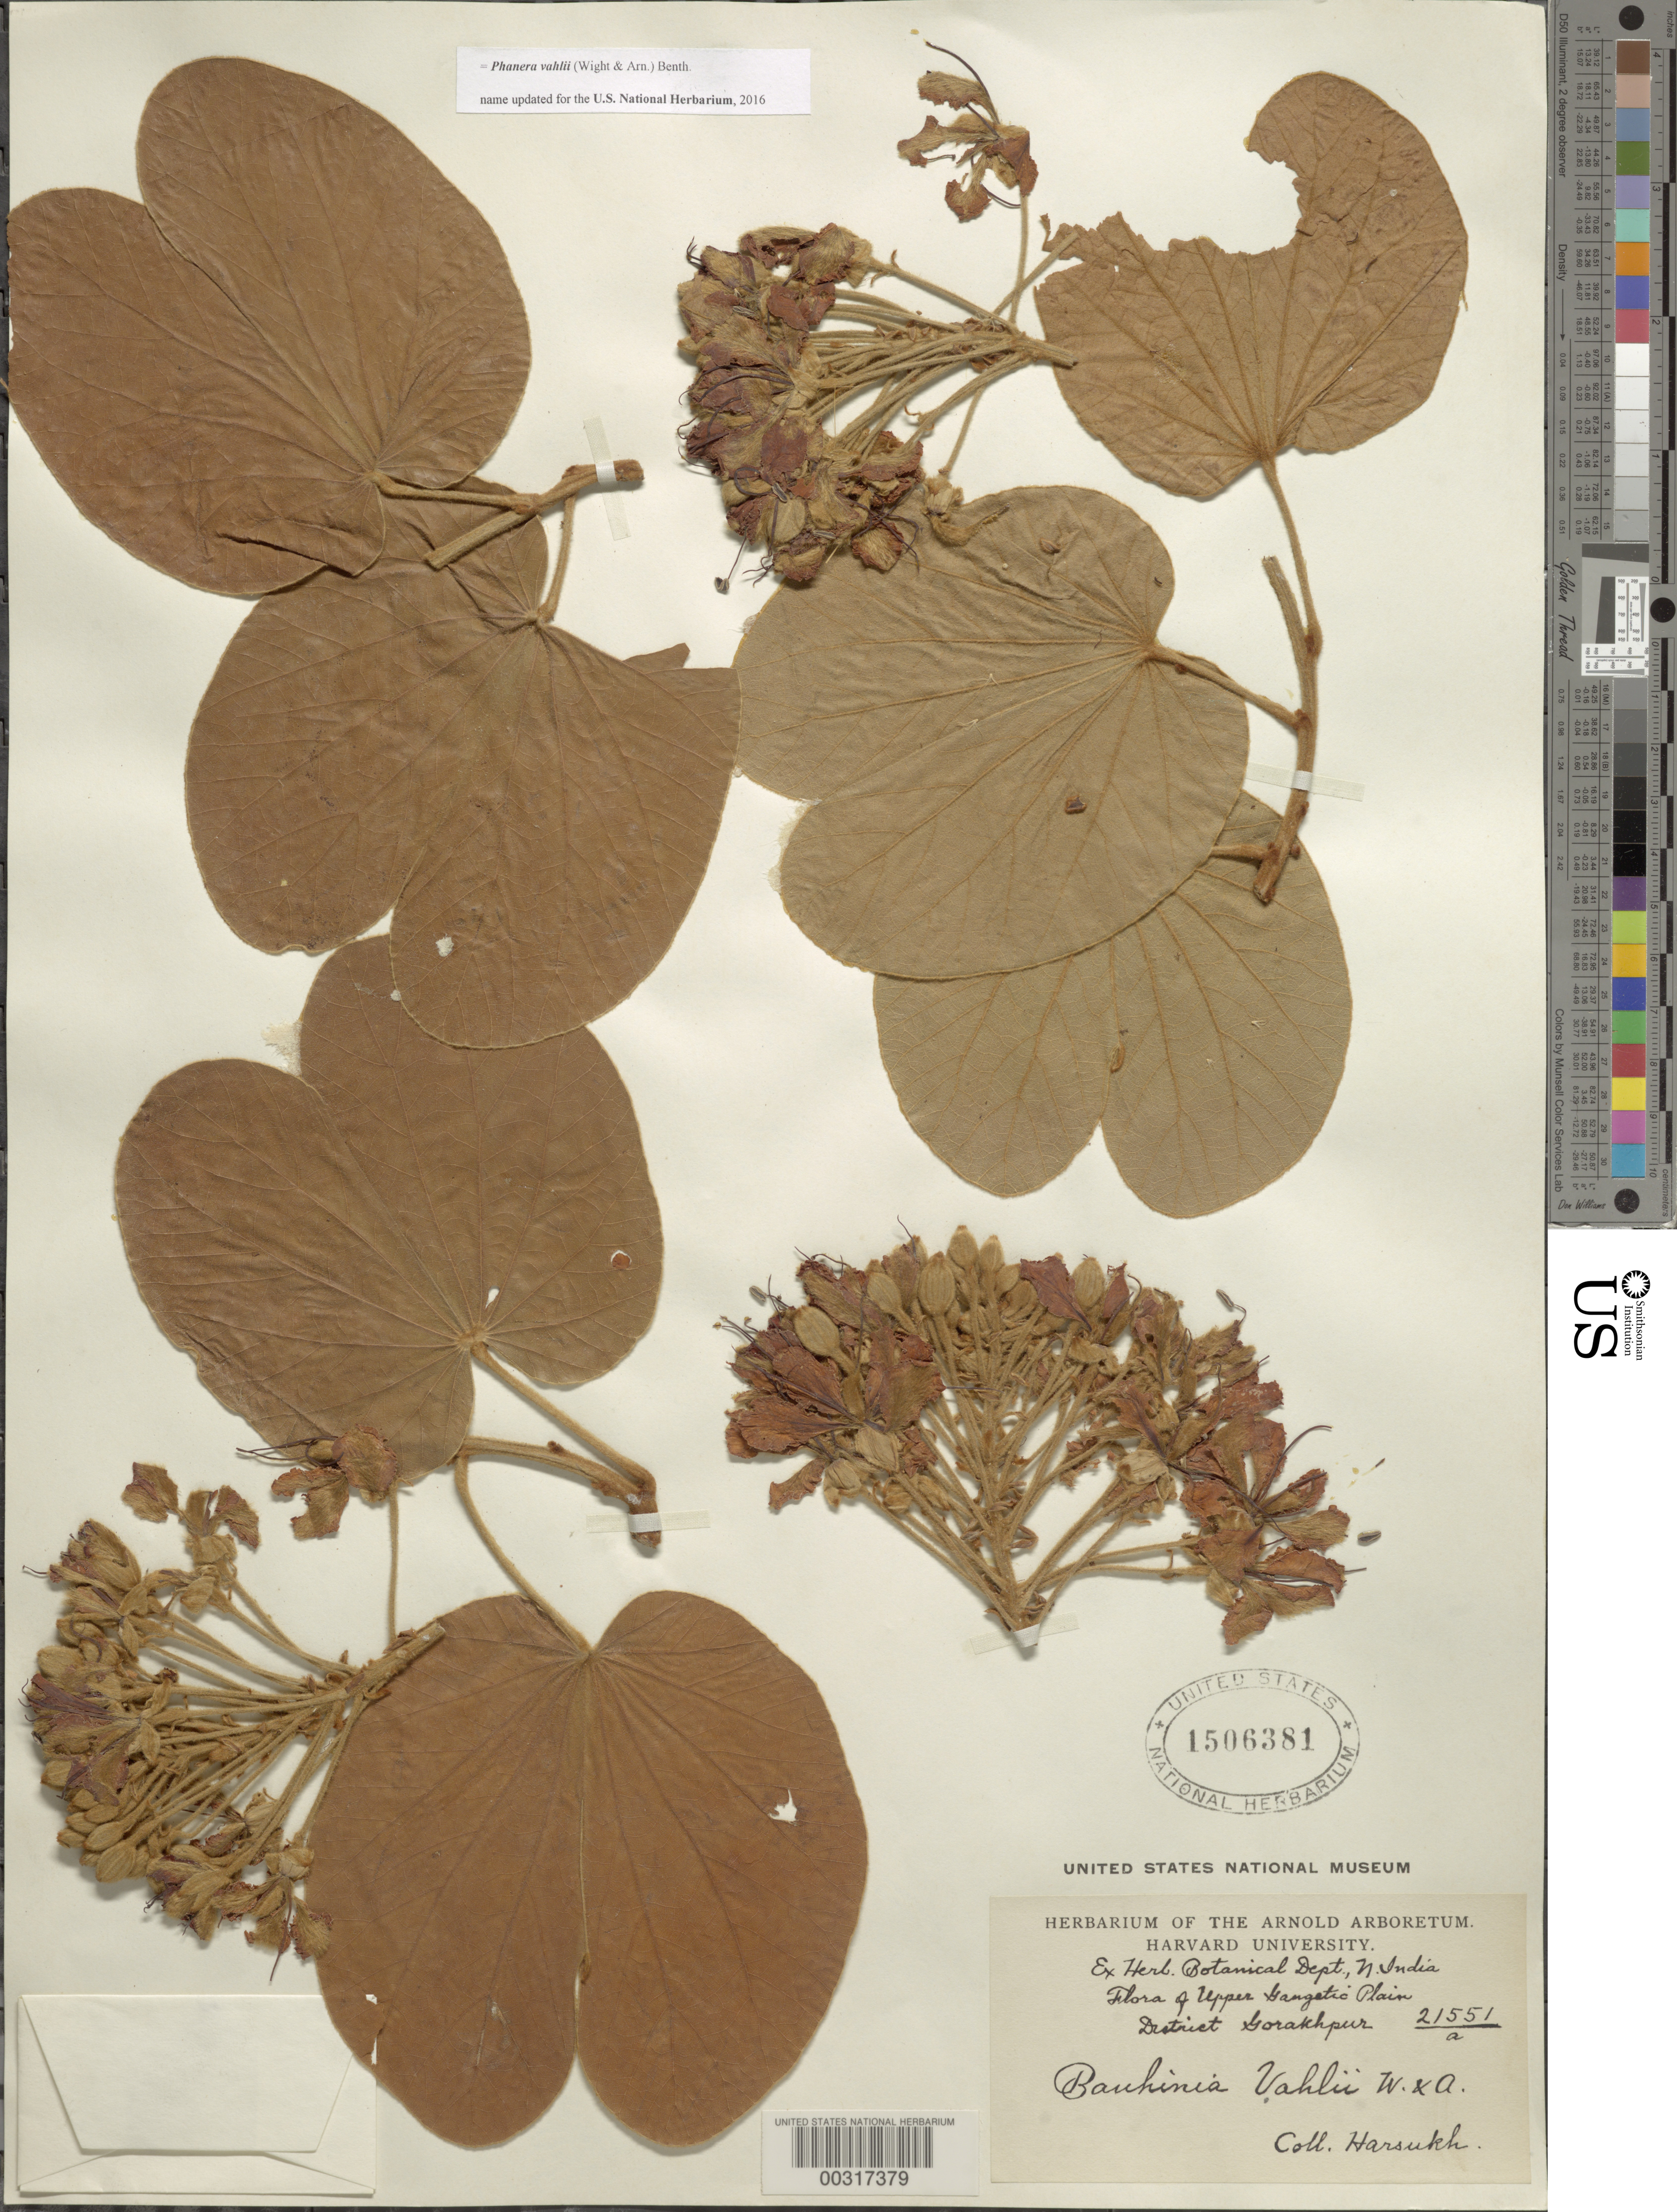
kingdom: Plantae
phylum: Tracheophyta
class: Magnoliopsida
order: Fabales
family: Fabaceae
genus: Phanera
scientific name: Phanera vahlii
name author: (Wight & Arn.) Benth.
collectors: -. Harsukh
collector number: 21551a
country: India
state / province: Uttar Pradesh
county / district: Gorakhpur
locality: Upper gangetic plain; gorakhpur dist.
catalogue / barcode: US 1506381